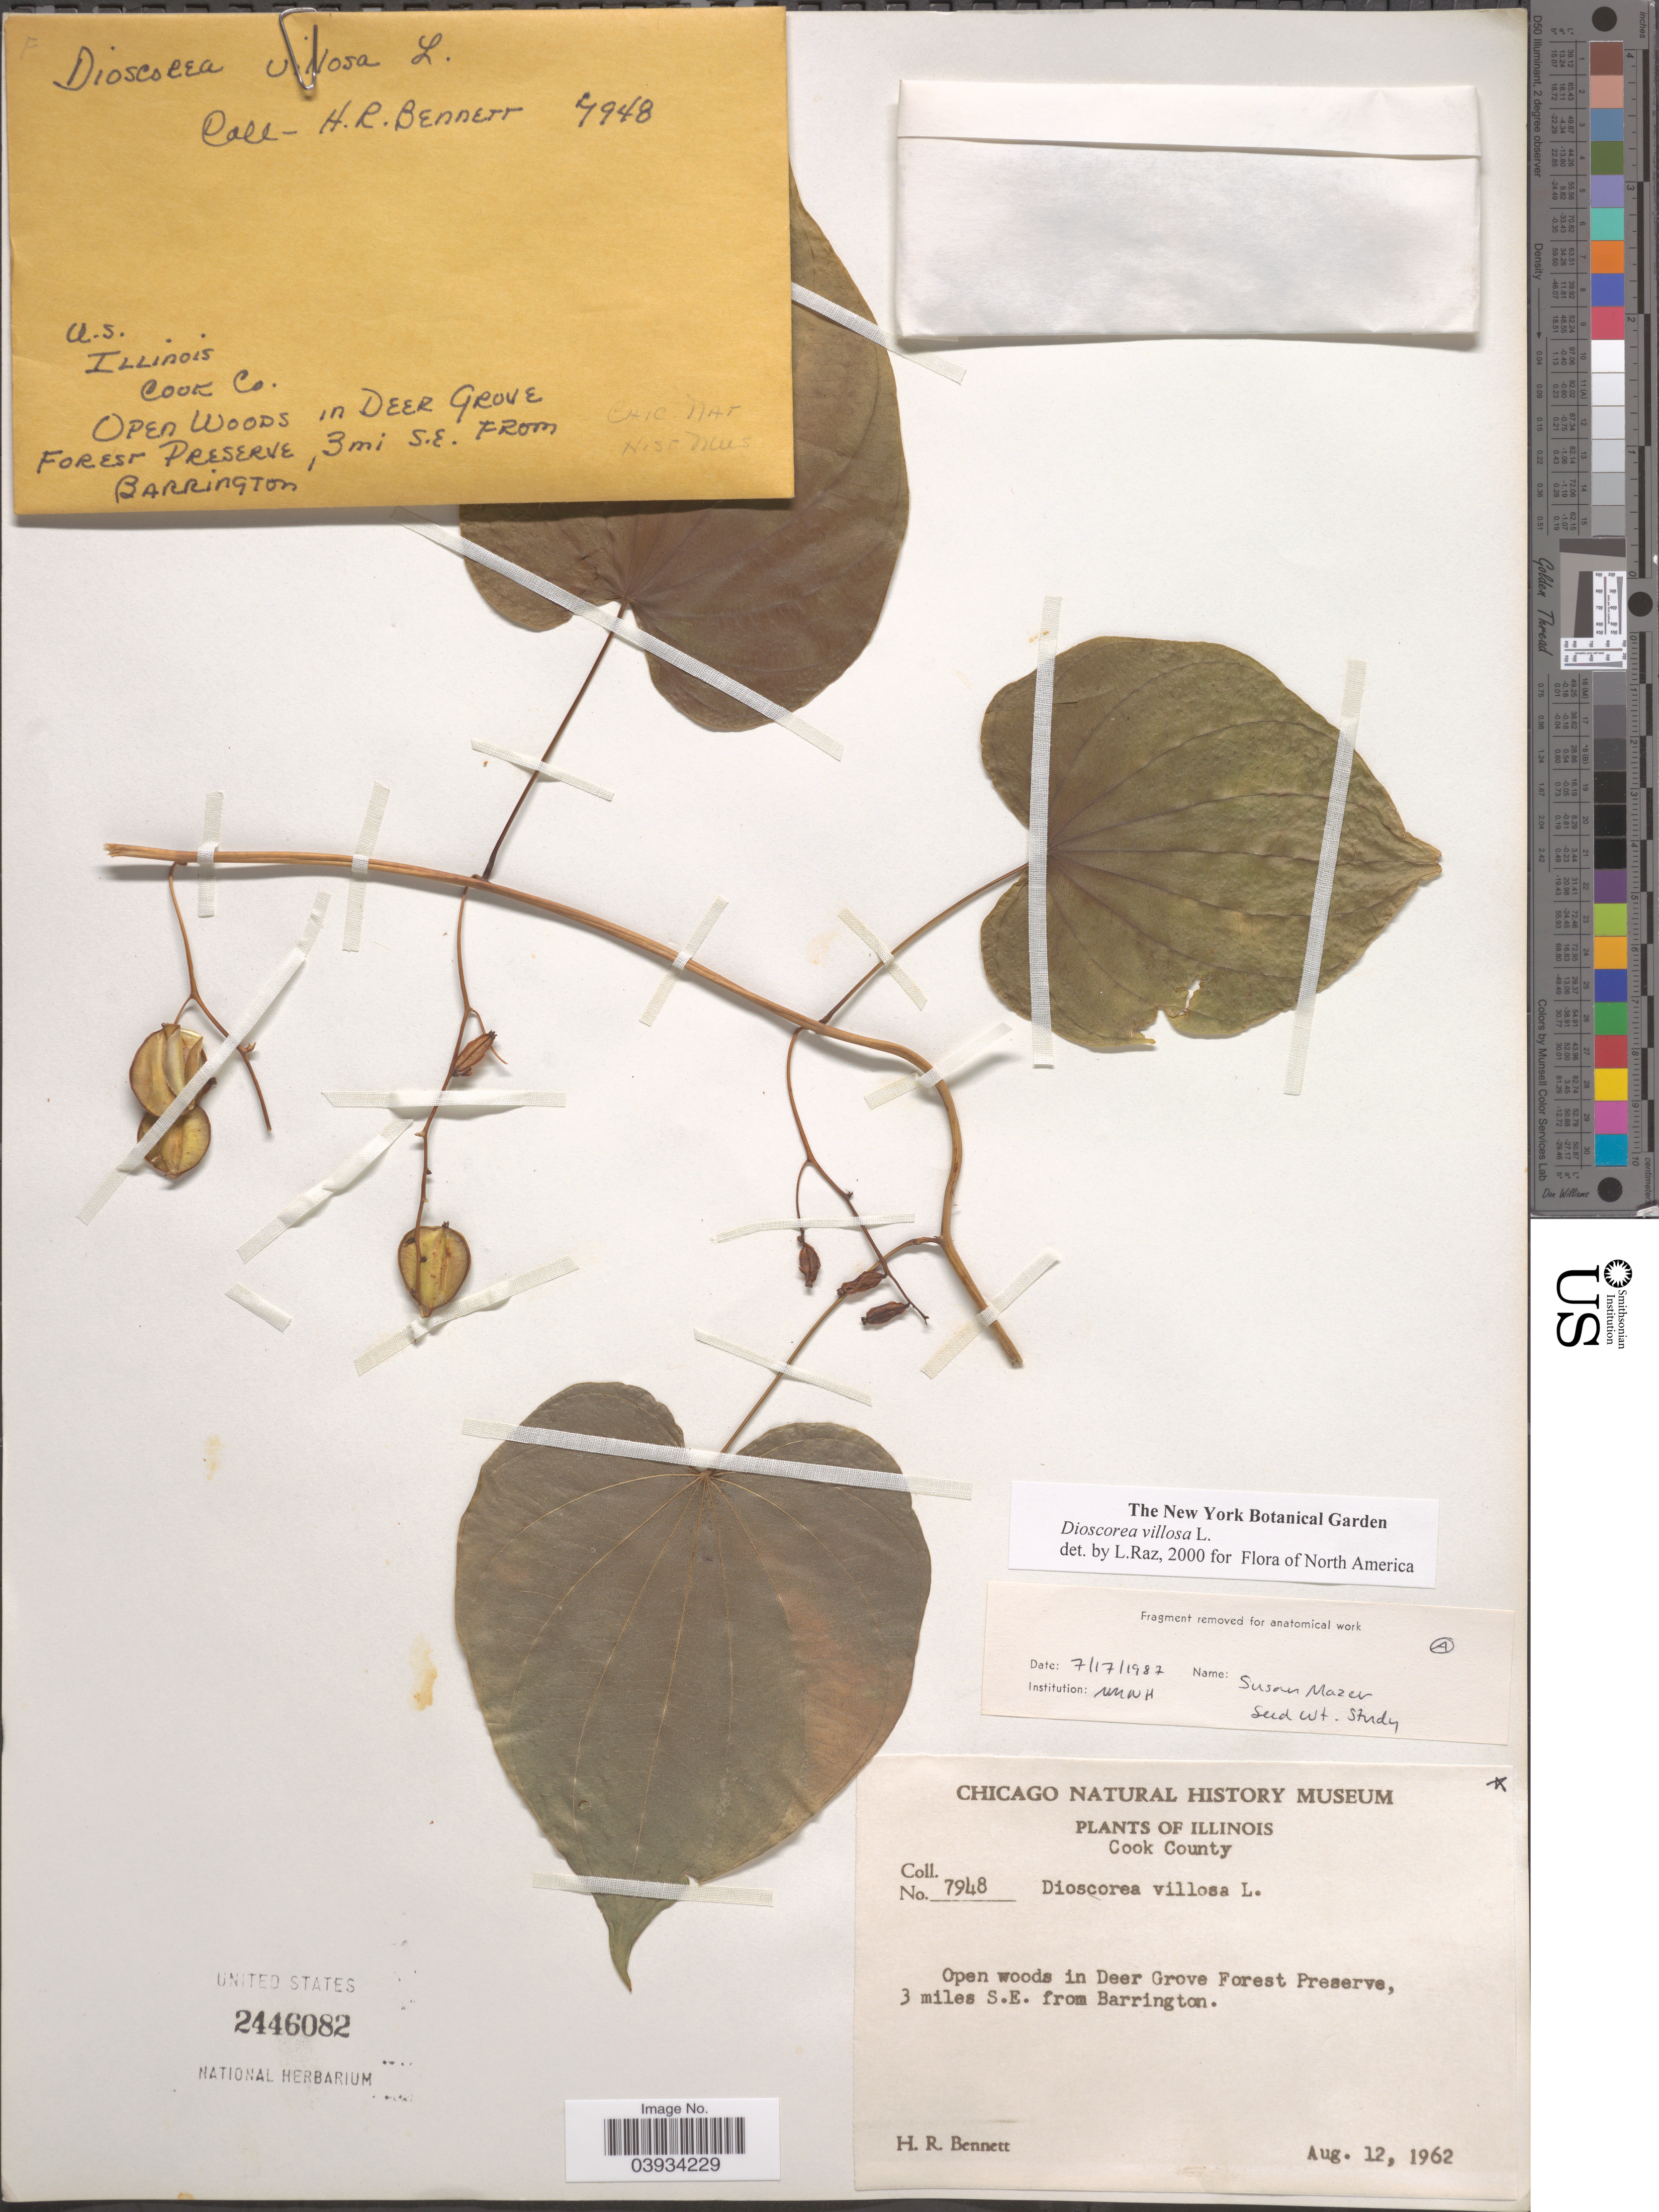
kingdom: Plantae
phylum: Tracheophyta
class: Liliopsida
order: Dioscoreales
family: Dioscoreaceae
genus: Dioscorea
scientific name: Dioscorea villosa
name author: L.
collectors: H. R. Bennett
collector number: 7948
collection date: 1962-08-12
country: United States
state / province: Illinois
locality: Cook County. Open woods in Deer Grove Forest Preserve, 3 miles S.E. from Barrington.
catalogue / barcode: US 2446082